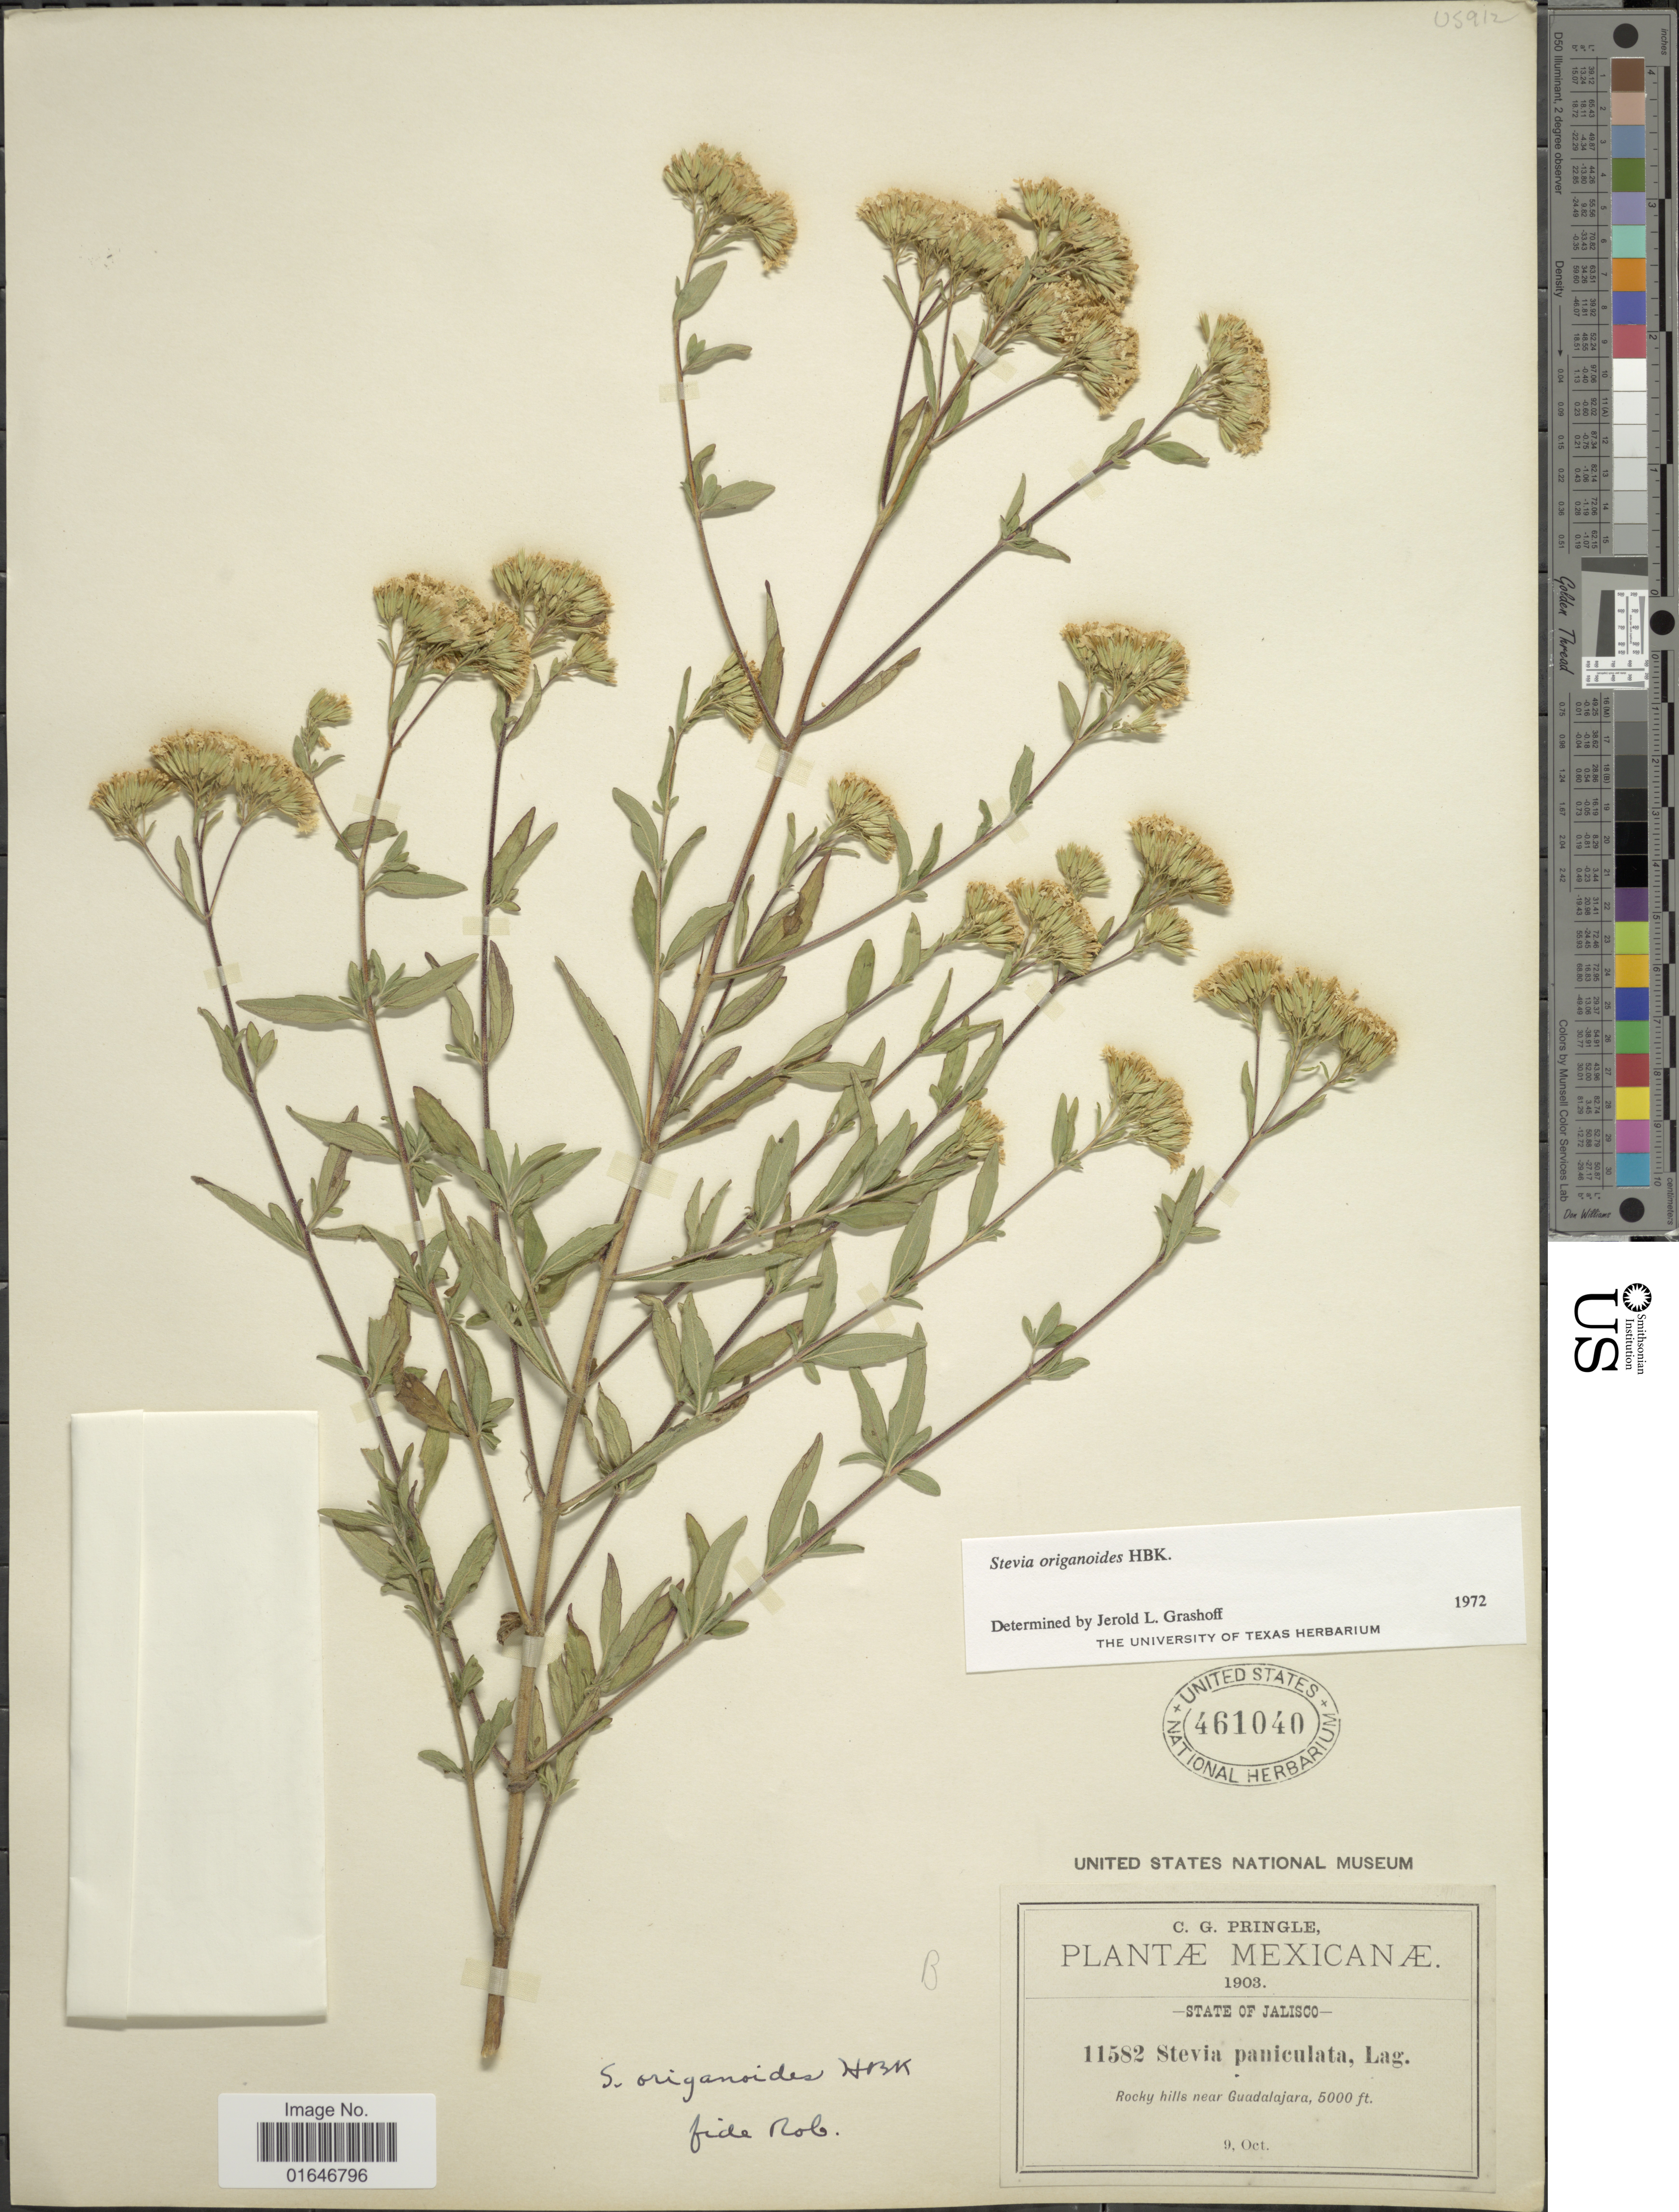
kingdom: Plantae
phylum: Tracheophyta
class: Magnoliopsida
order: Asterales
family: Asteraceae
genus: Stevia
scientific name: Stevia origanoides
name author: Kunth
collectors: C. G. Pringle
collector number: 11582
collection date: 1903-10-09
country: Mexico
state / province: Jalisco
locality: Rocky hills near Guadalajara.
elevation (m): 1524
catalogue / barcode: US 461040